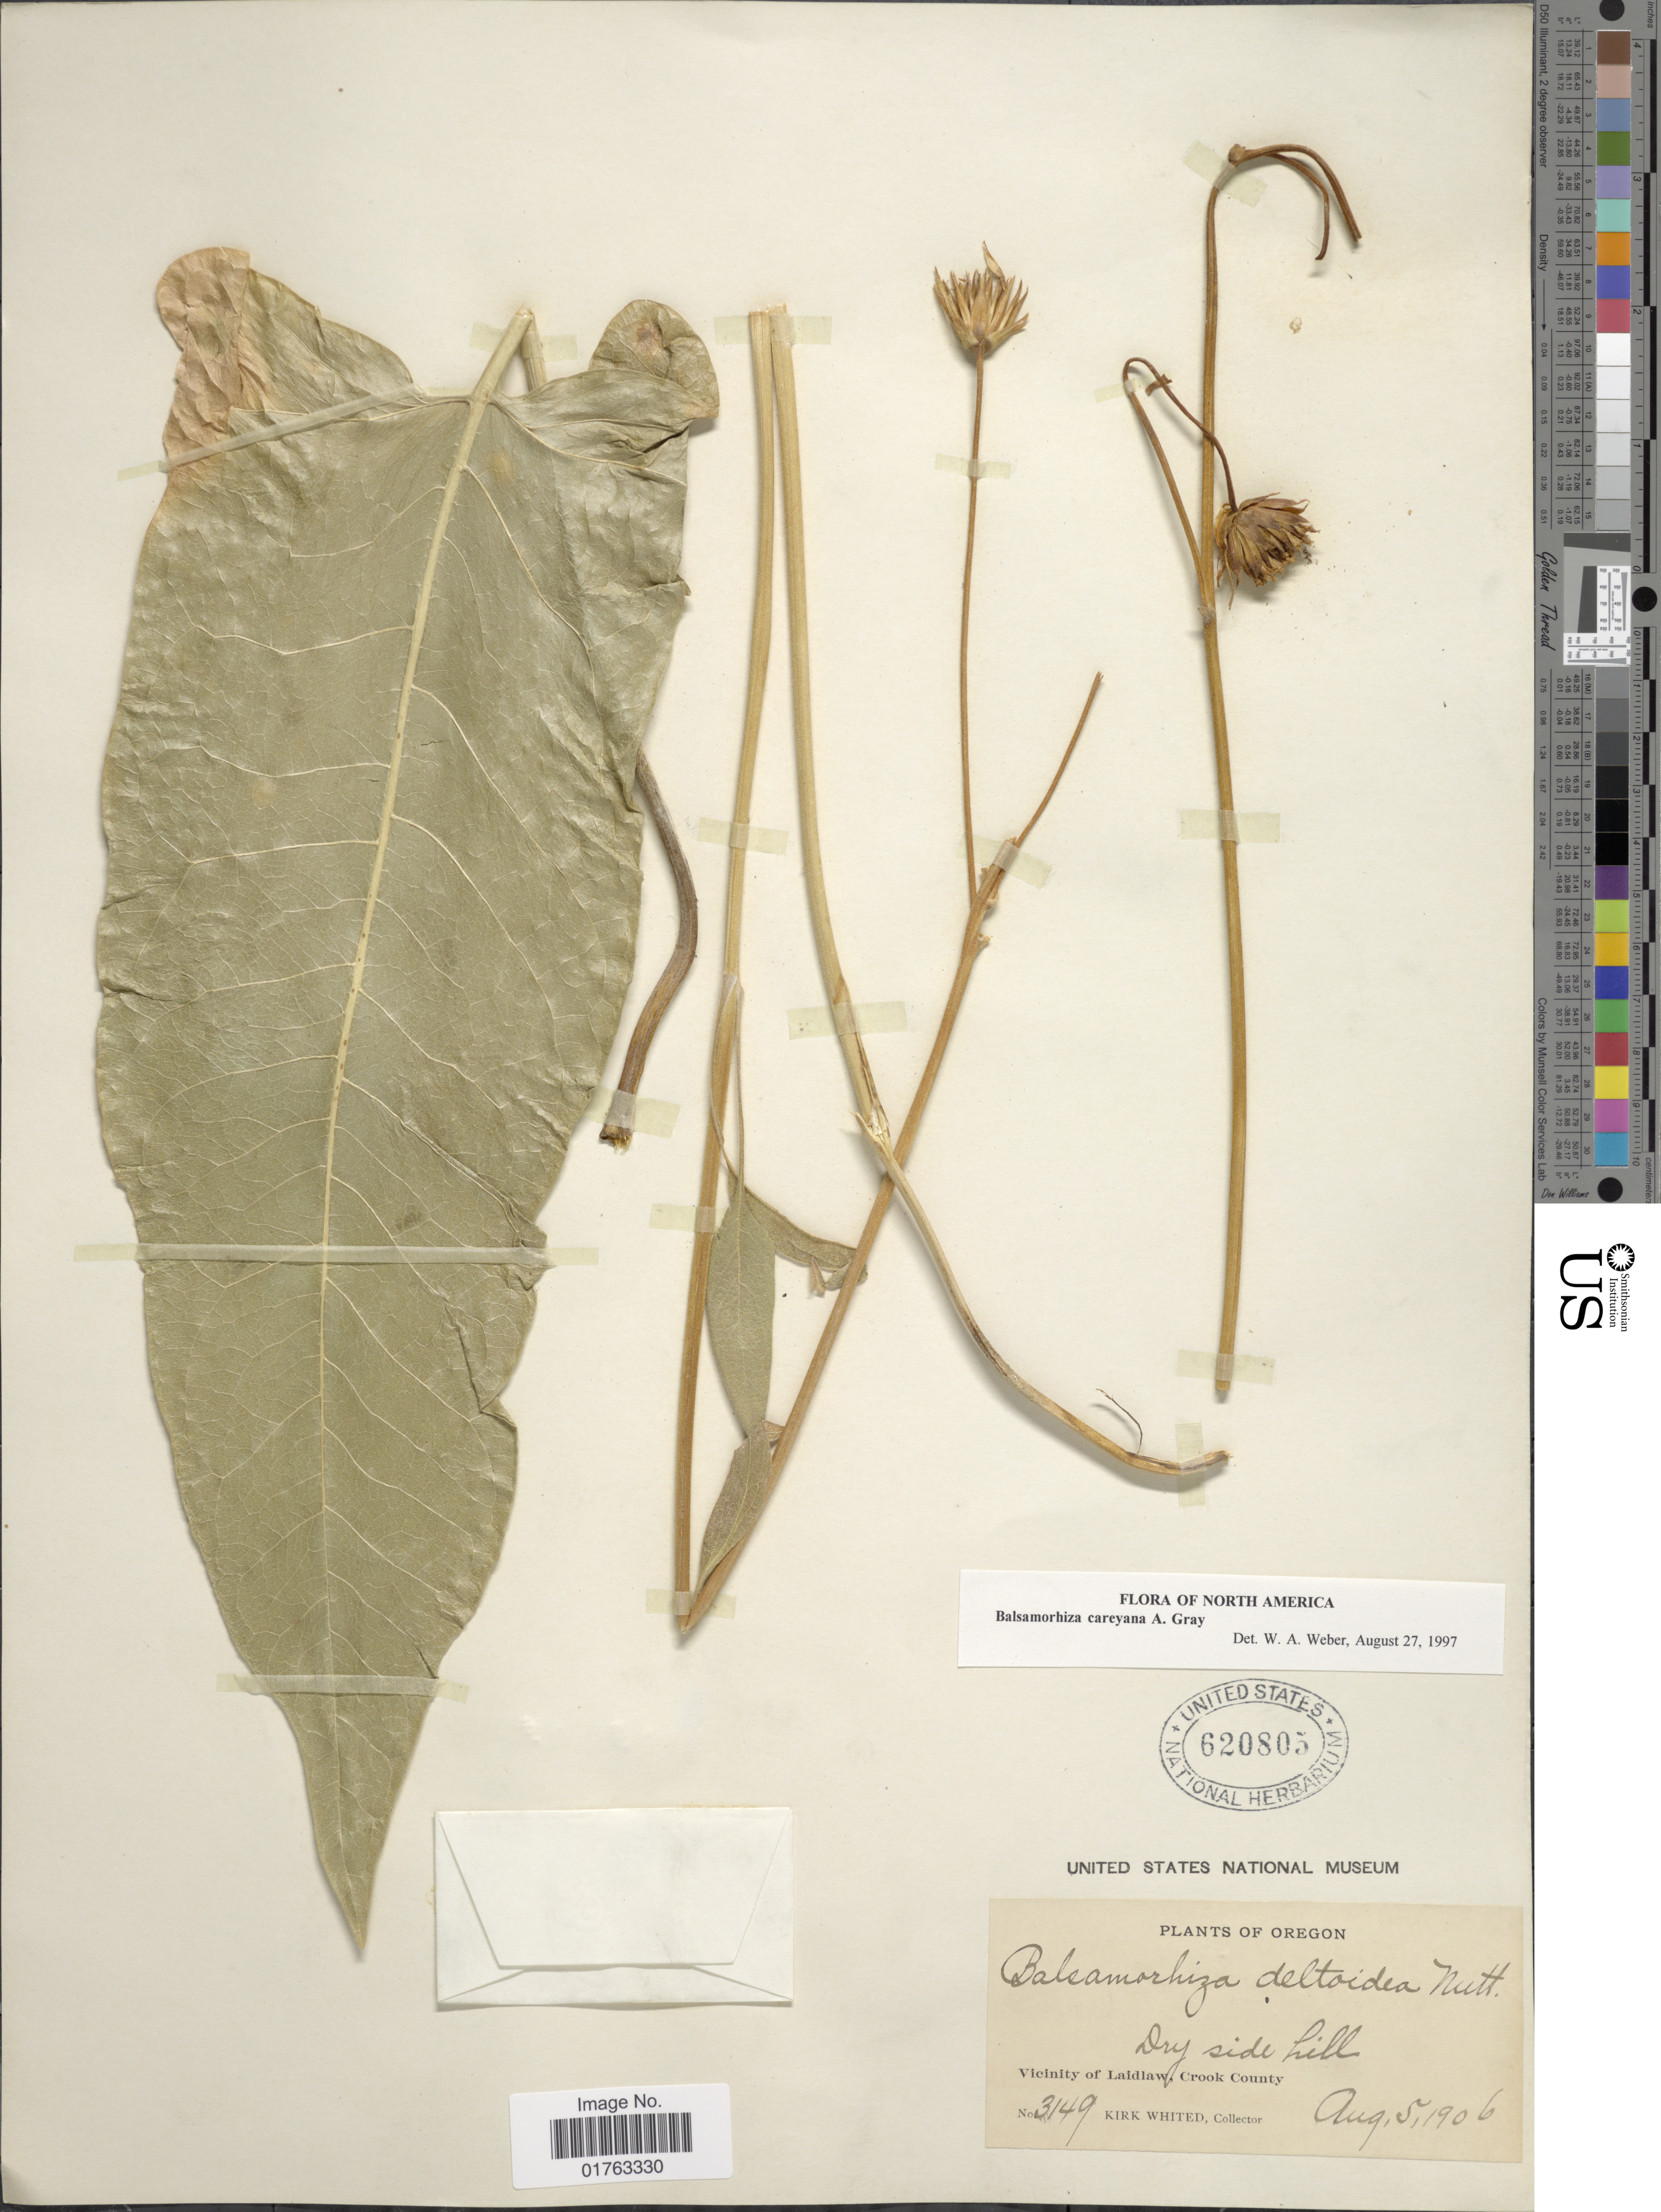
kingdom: Plantae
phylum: Tracheophyta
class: Magnoliopsida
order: Asterales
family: Asteraceae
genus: Balsamorhiza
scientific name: Balsamorhiza careyana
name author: A. Gray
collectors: K. Whited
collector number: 3149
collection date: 1906-08-05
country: United States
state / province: Oregon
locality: Vicinity of Laidlaw, Crook County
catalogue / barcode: US 620805